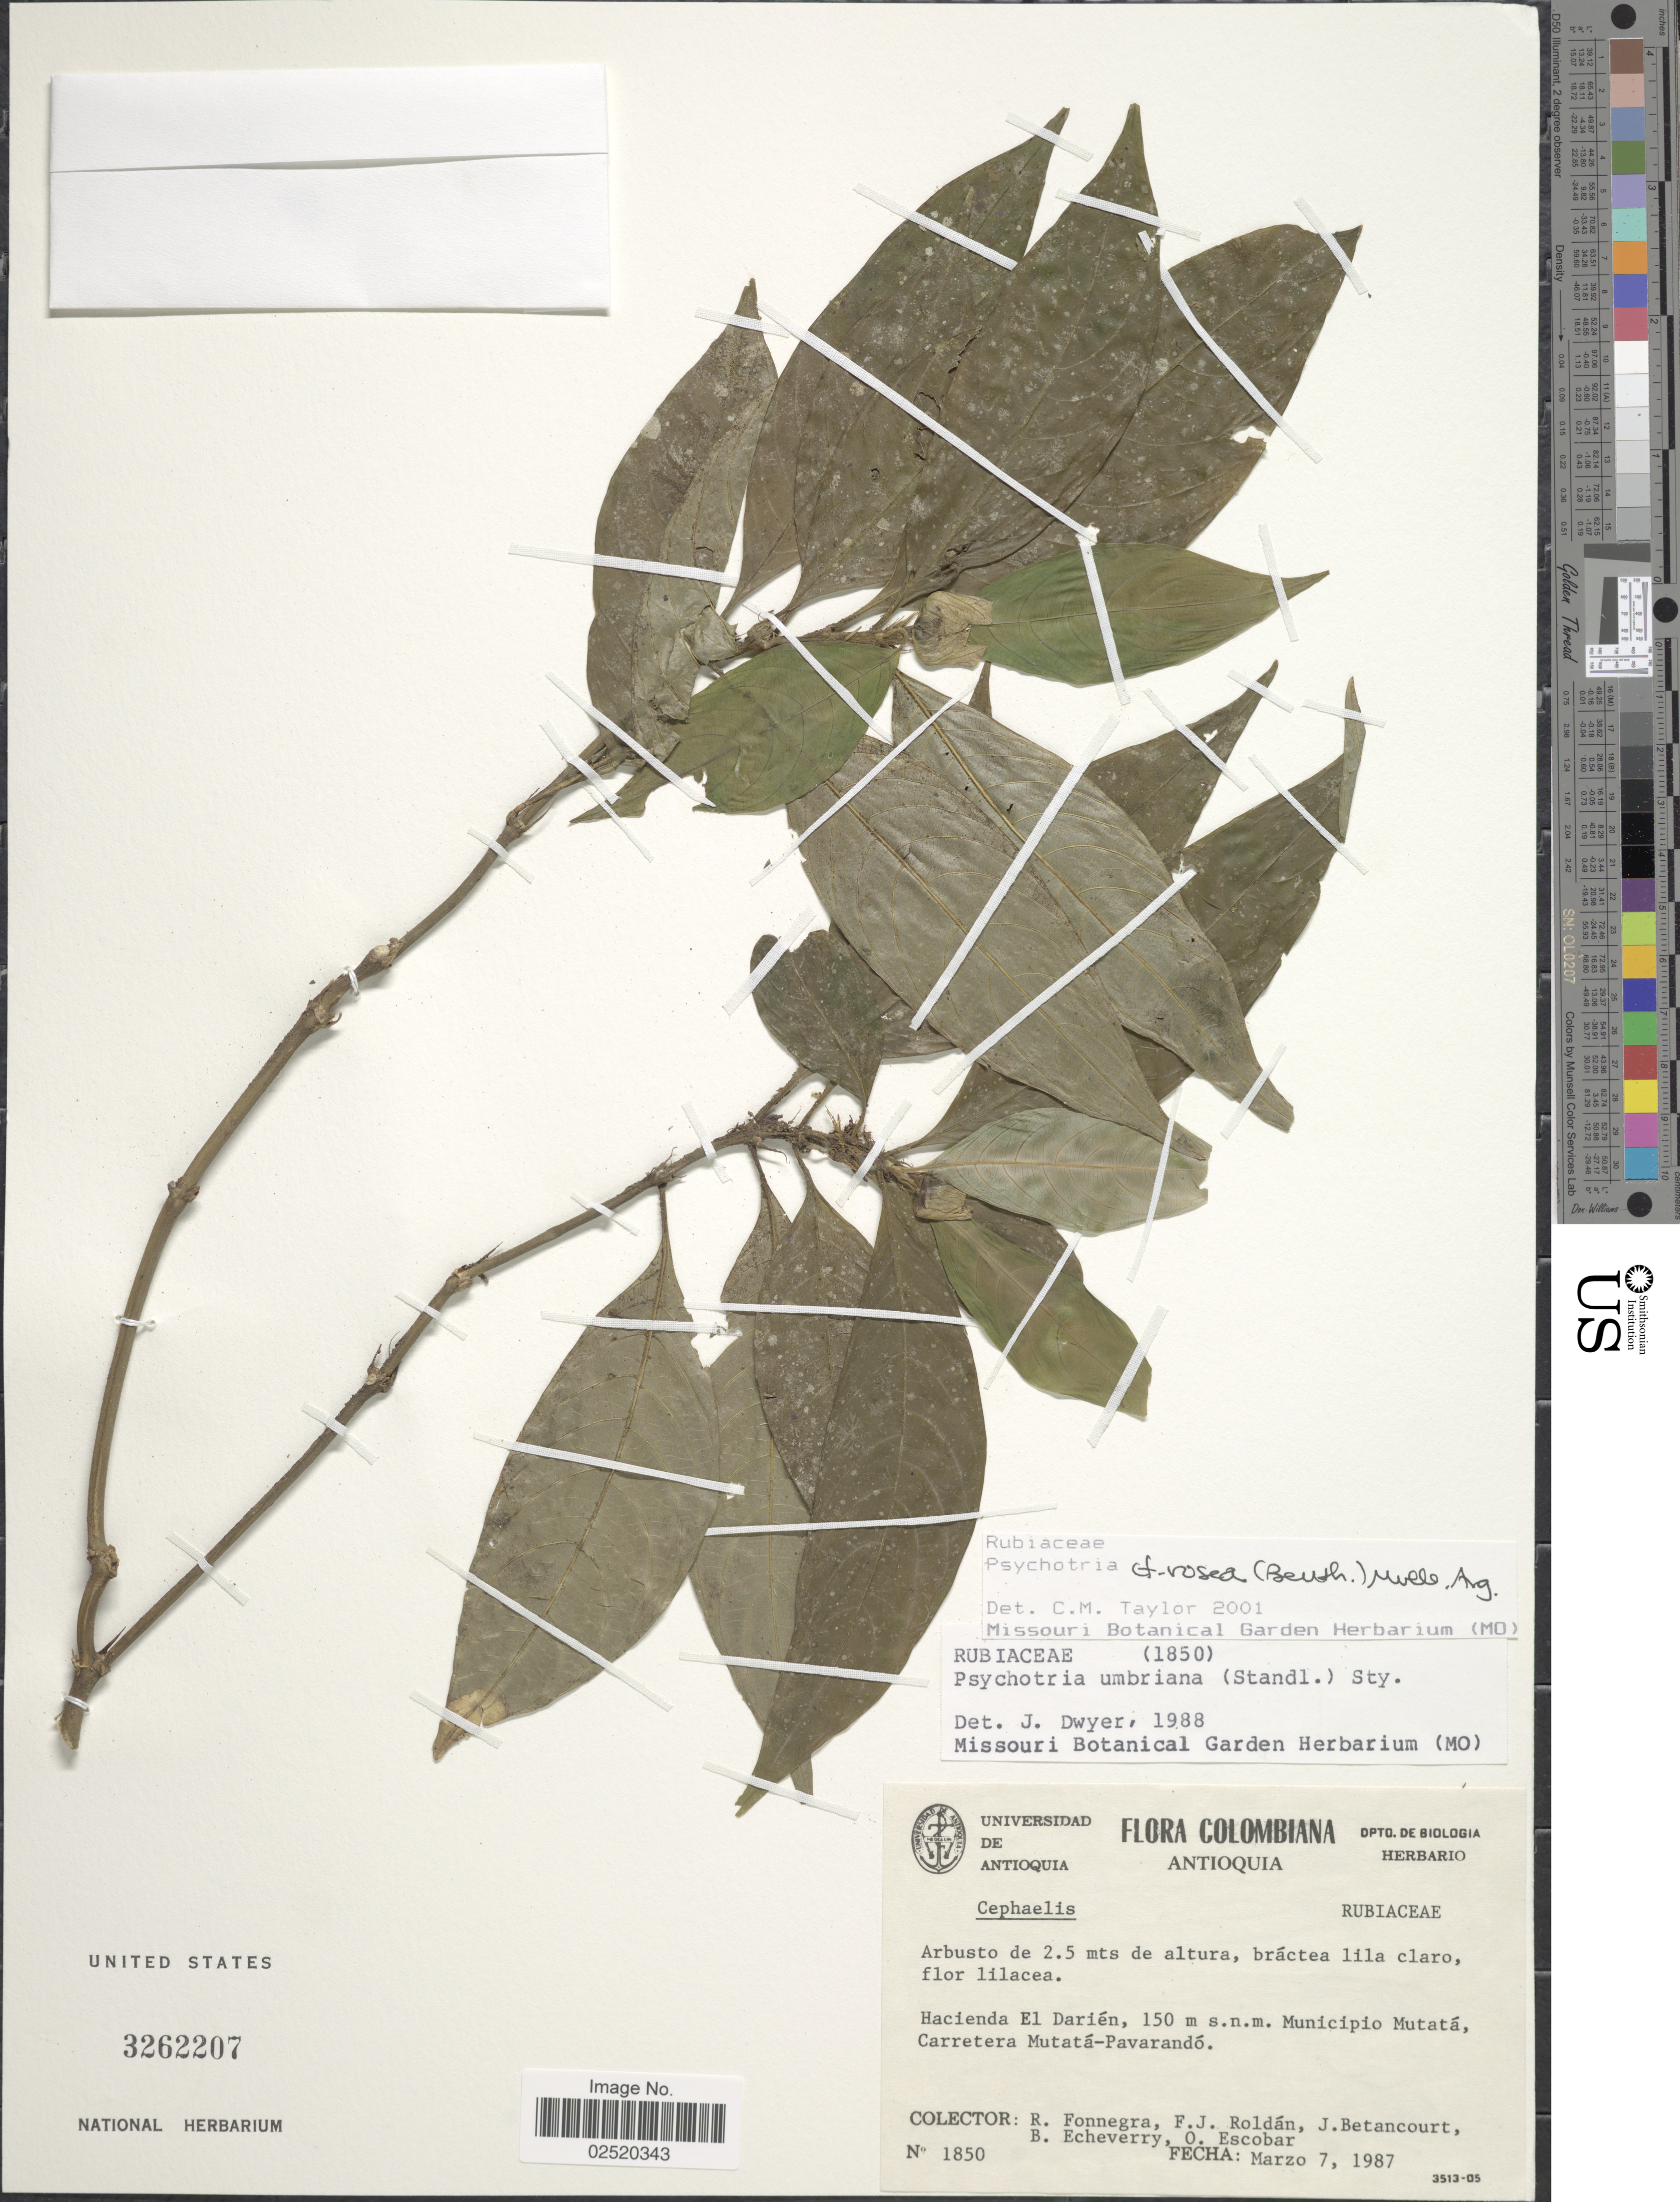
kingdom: Plantae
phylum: Tracheophyta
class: Magnoliopsida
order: Gentianales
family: Rubiaceae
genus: Psychotria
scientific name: Psychotria rosea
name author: (Benth.) Müll. Arg.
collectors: R. Fonnegra, F. J. Roldán, J. Betancourt, B. Echeverry & O. Escobar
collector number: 1850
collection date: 1987-03-07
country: Colombia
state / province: Antioquia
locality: Antioquia, Hacienda El Darien, Municipio Mutata, Carretera Mutata-Pavarando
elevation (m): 150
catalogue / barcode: US 3262207